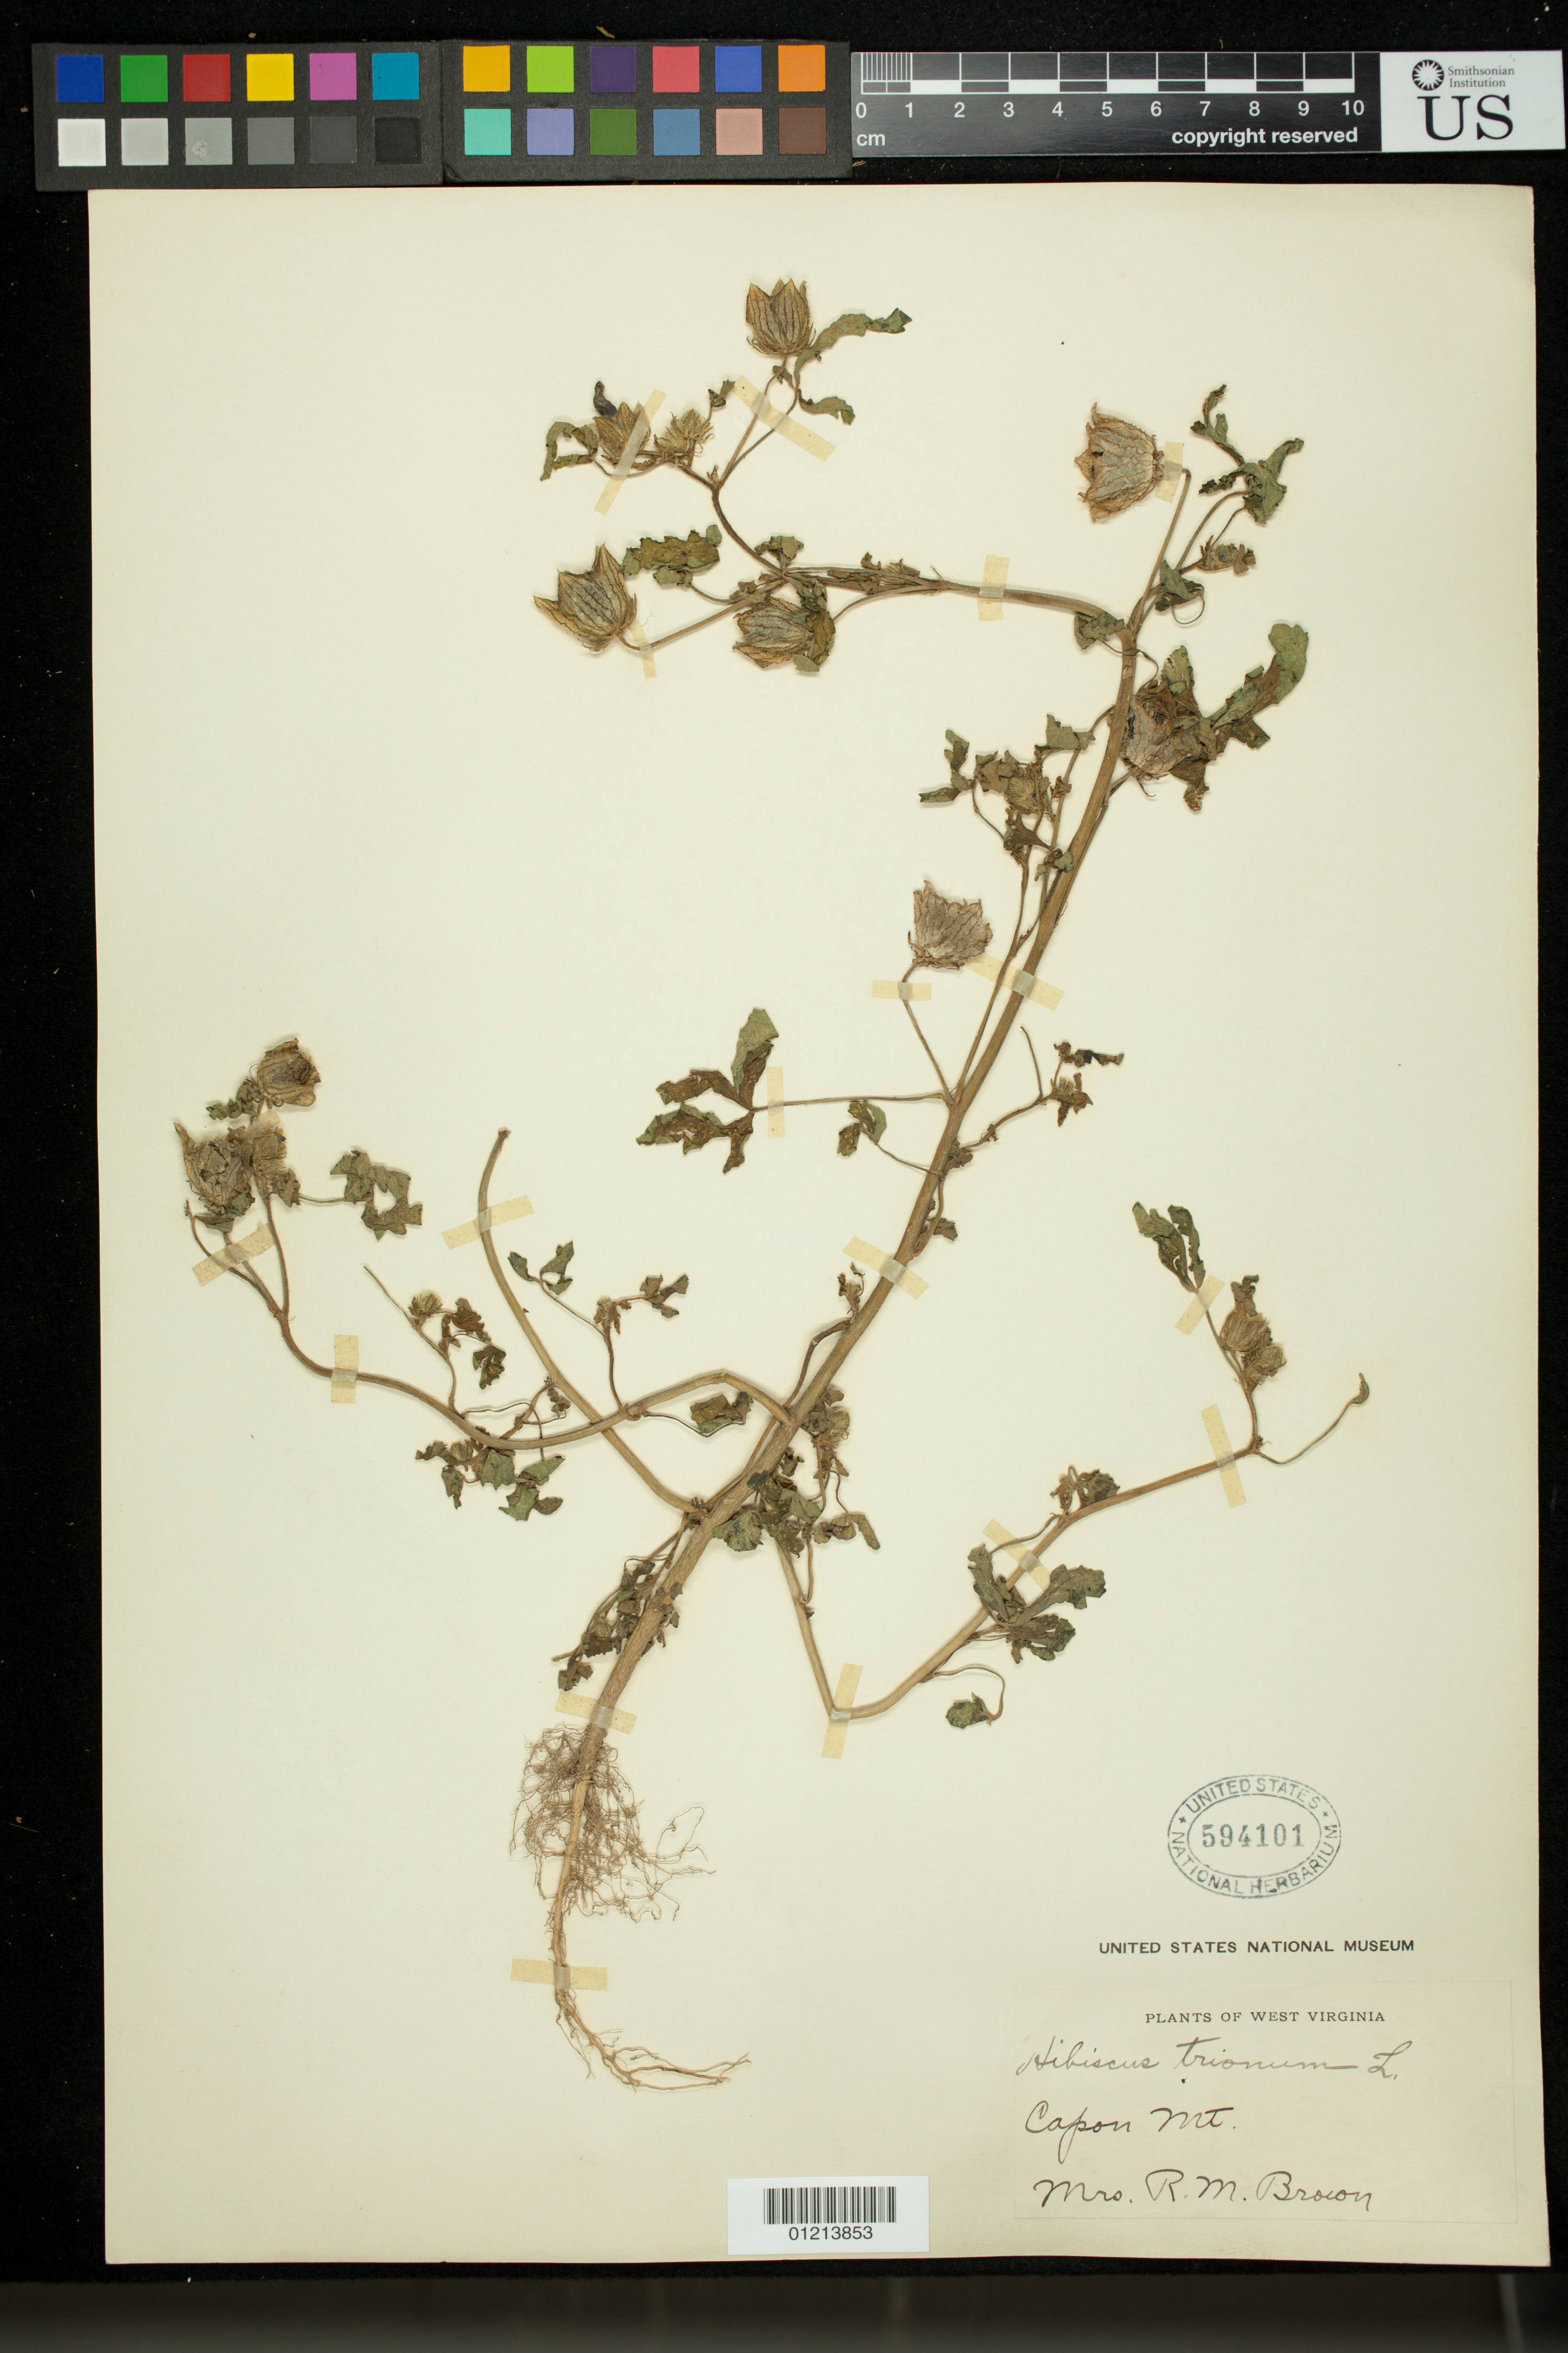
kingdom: Plantae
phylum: Tracheophyta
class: Magnoliopsida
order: Malvales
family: Malvaceae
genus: Hibiscus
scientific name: Hibiscus trionum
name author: L.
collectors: R. M. Brown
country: United States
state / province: West Virginia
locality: Capon Mt.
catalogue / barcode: US 594101